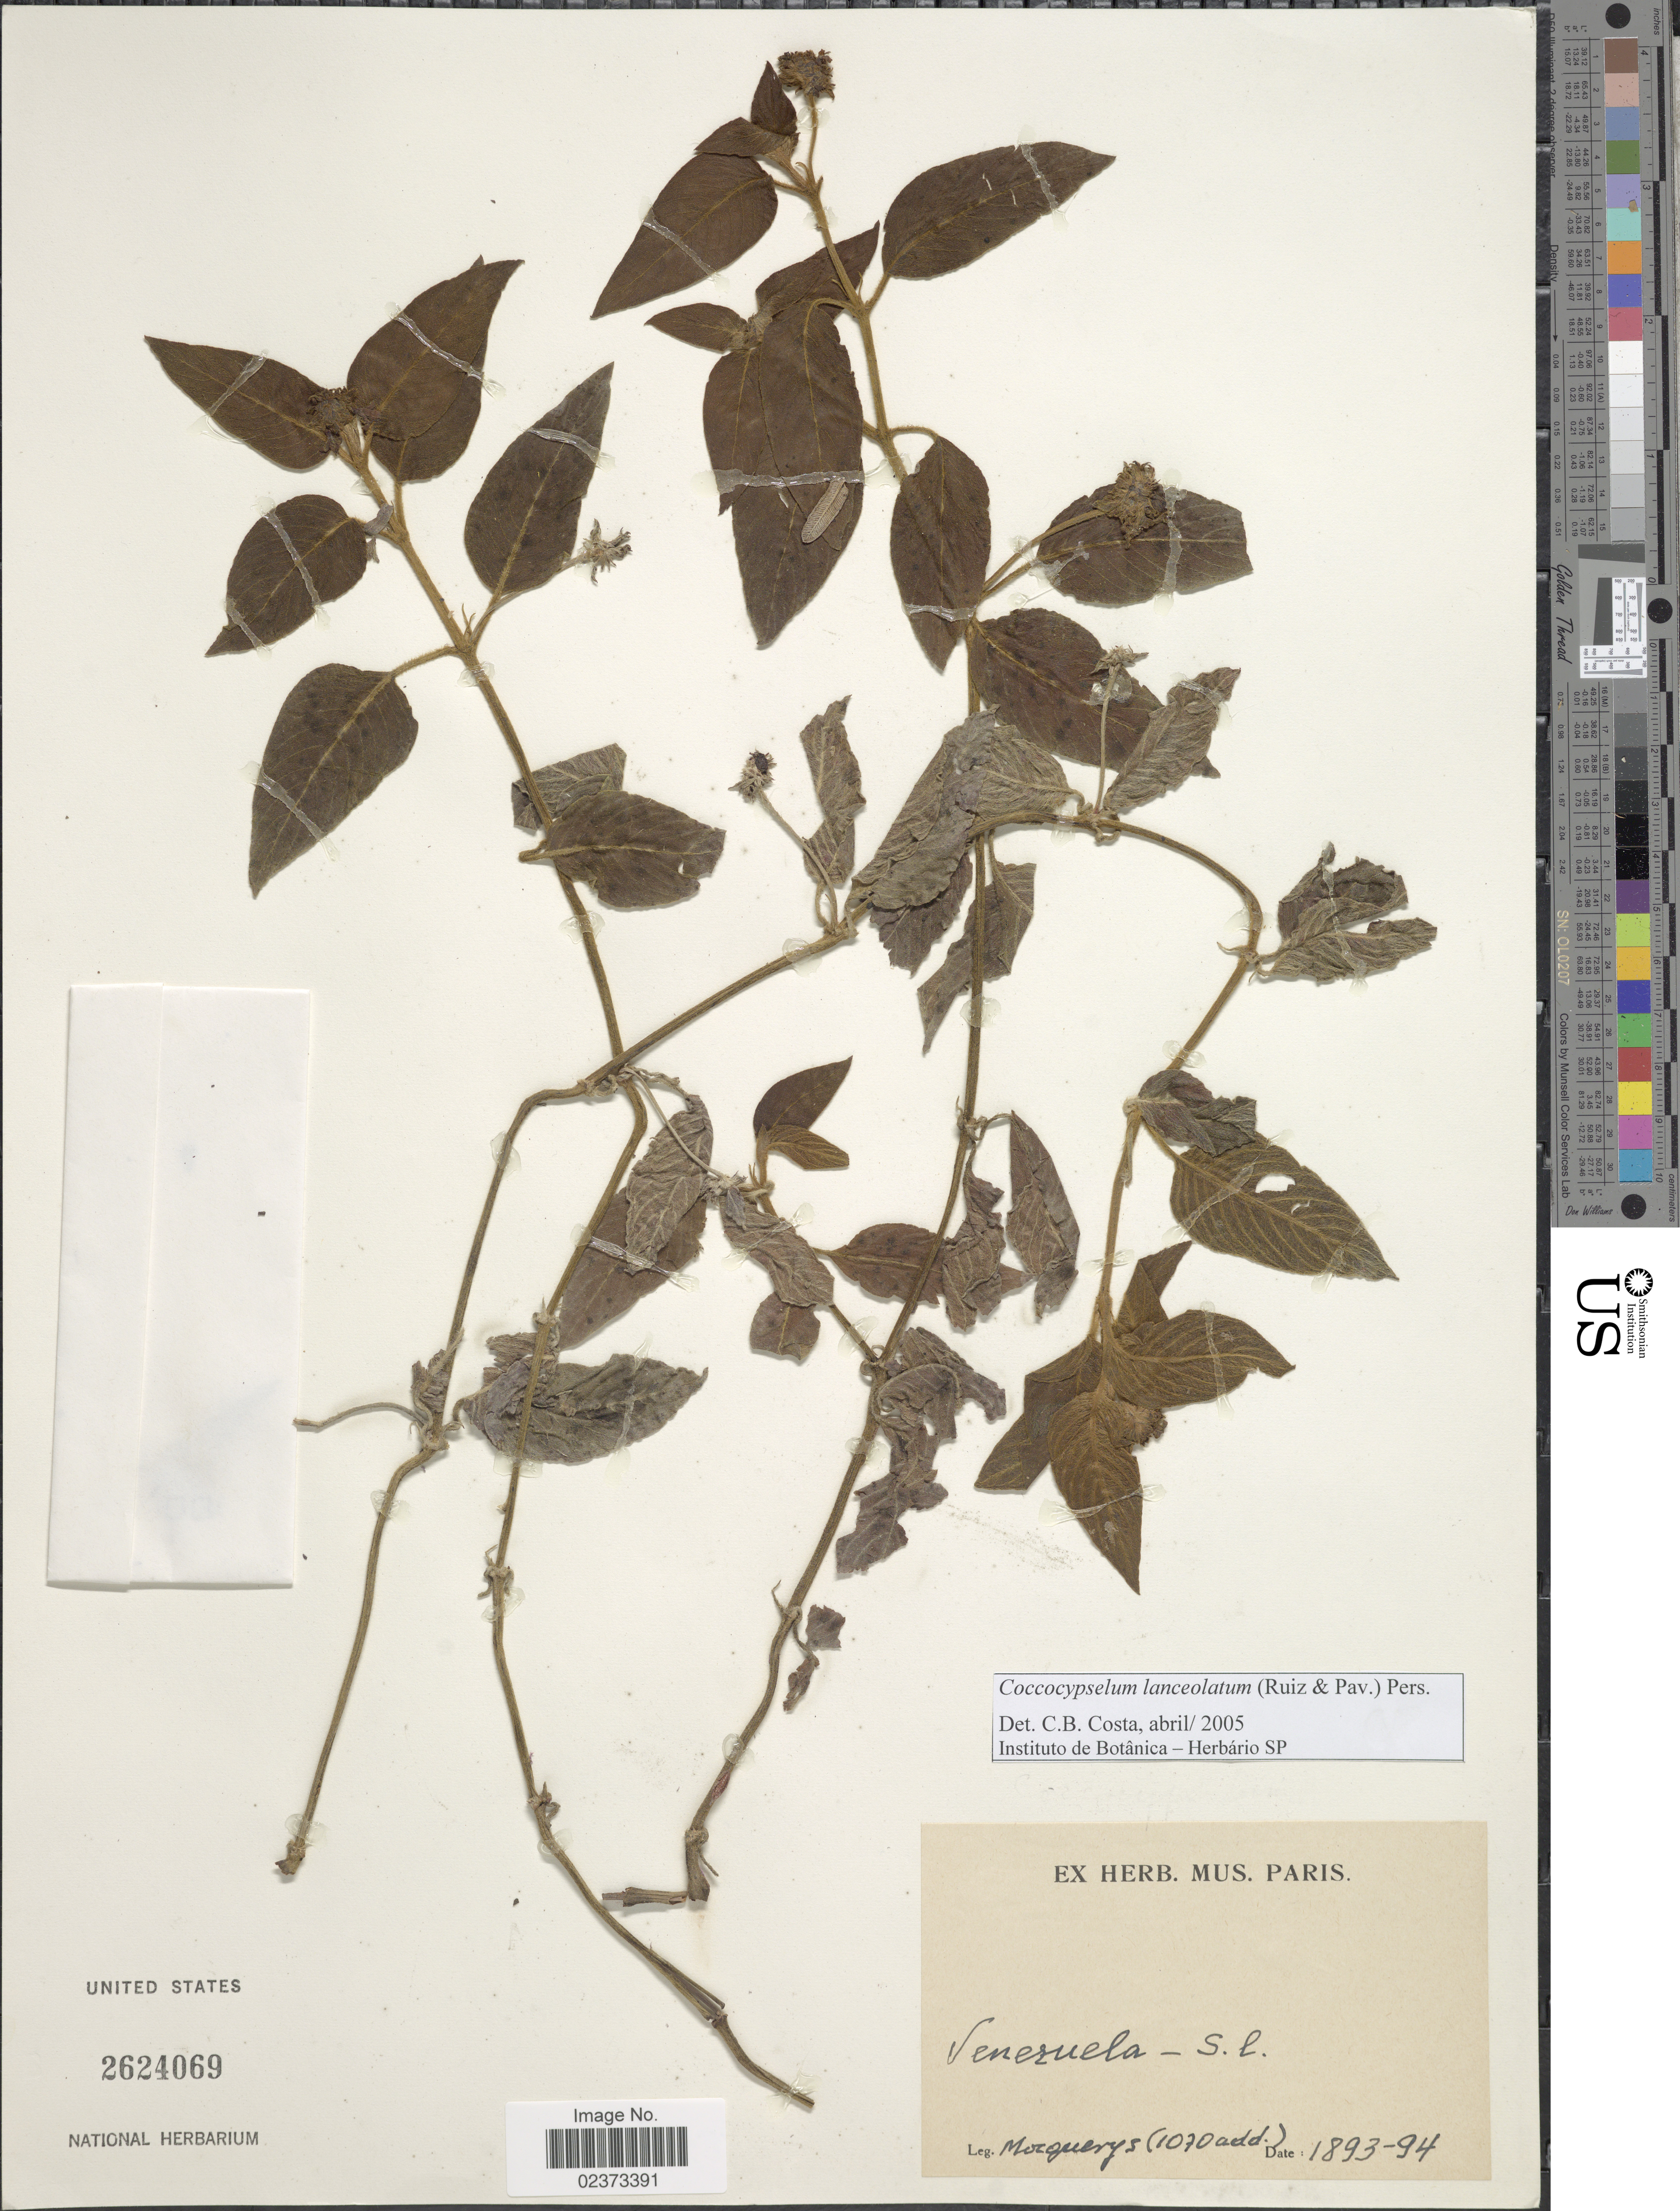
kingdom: Plantae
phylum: Tracheophyta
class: Magnoliopsida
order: Gentianales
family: Rubiaceae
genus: Coccocypselum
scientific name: Coccocypselum lanceolatum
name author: (Ruiz & Pav.) Pers.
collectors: A. Mocquerys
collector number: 1070 add.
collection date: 1893/1894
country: Venezuela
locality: S.L.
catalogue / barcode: US 2624069